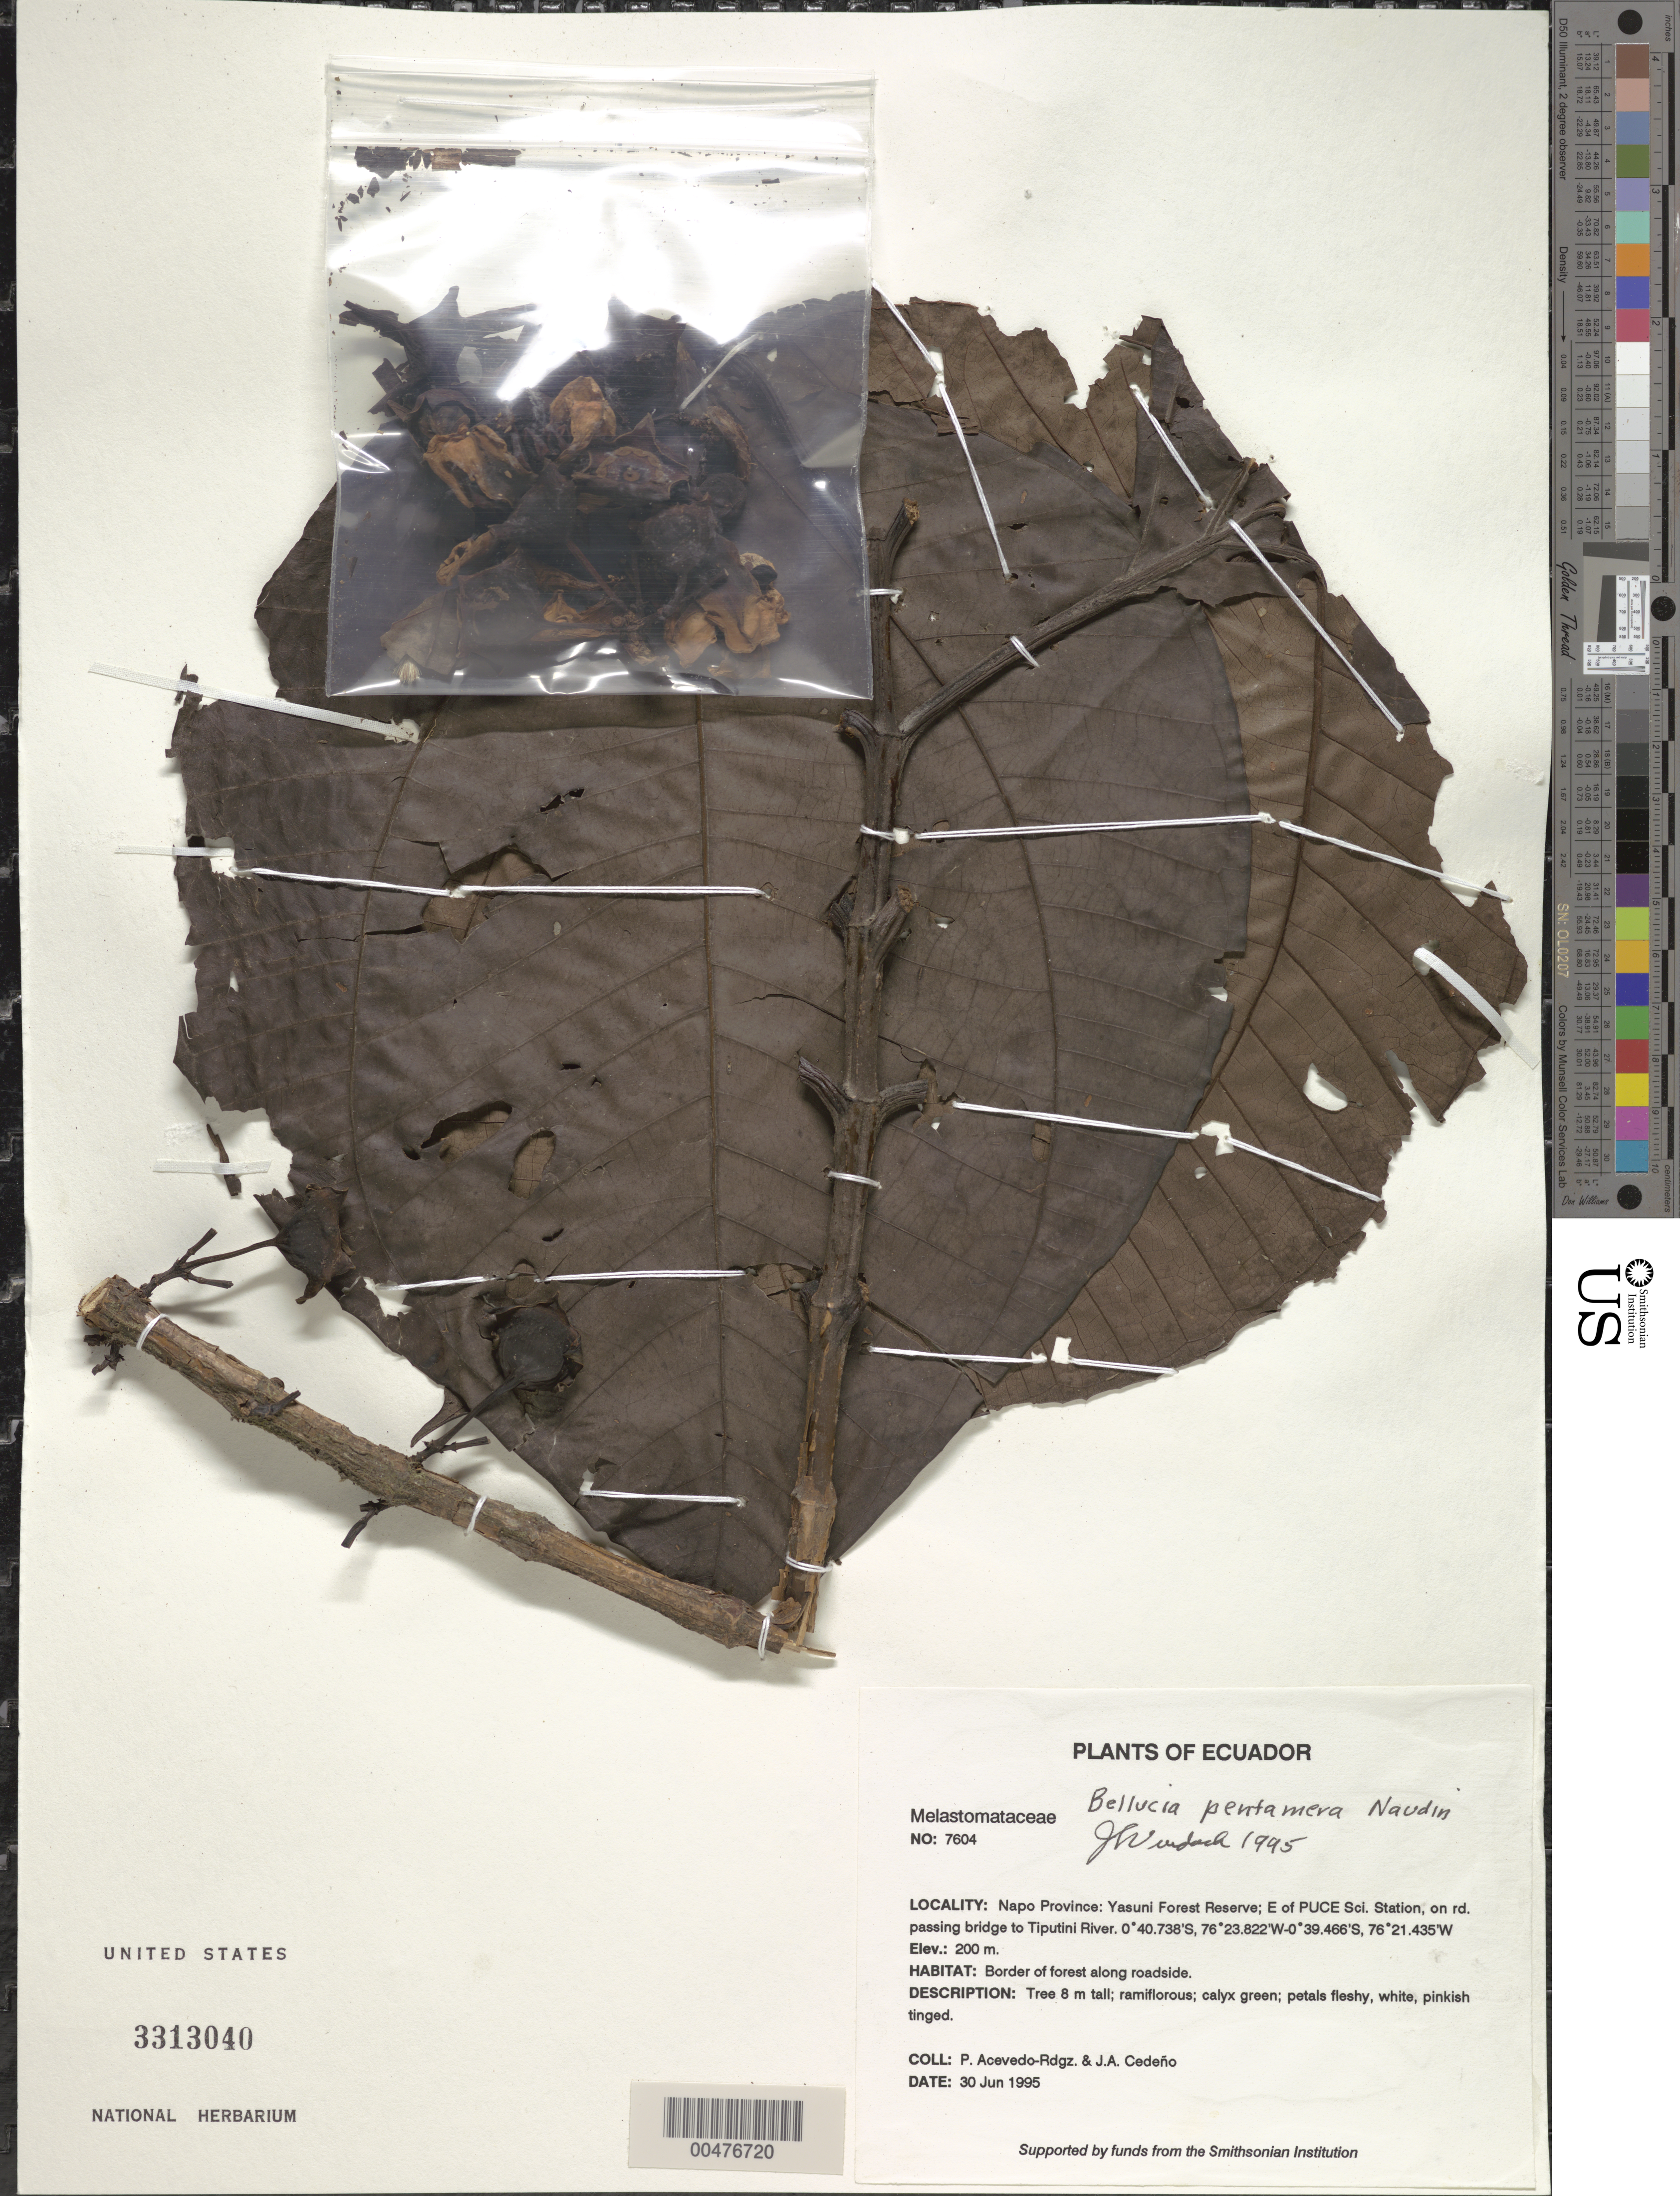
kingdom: Plantae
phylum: Tracheophyta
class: Magnoliopsida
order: Myrtales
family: Melastomataceae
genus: Bellucia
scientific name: Bellucia pentamera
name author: Naudin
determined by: Wurdack, John J., (US), US (UNITED STATES)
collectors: P. Acevedo-Rodr. & J. A. Cedeño M.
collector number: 7604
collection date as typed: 30 Jun 1995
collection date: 1995-06-30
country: Ecuador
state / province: Napo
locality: Napo Province: Yasuni Forest Reserve; E of PUCE Sci. Station on rd. passing bridge to Tiputini River.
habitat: Border of forest along roadside.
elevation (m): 200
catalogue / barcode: US 3313040